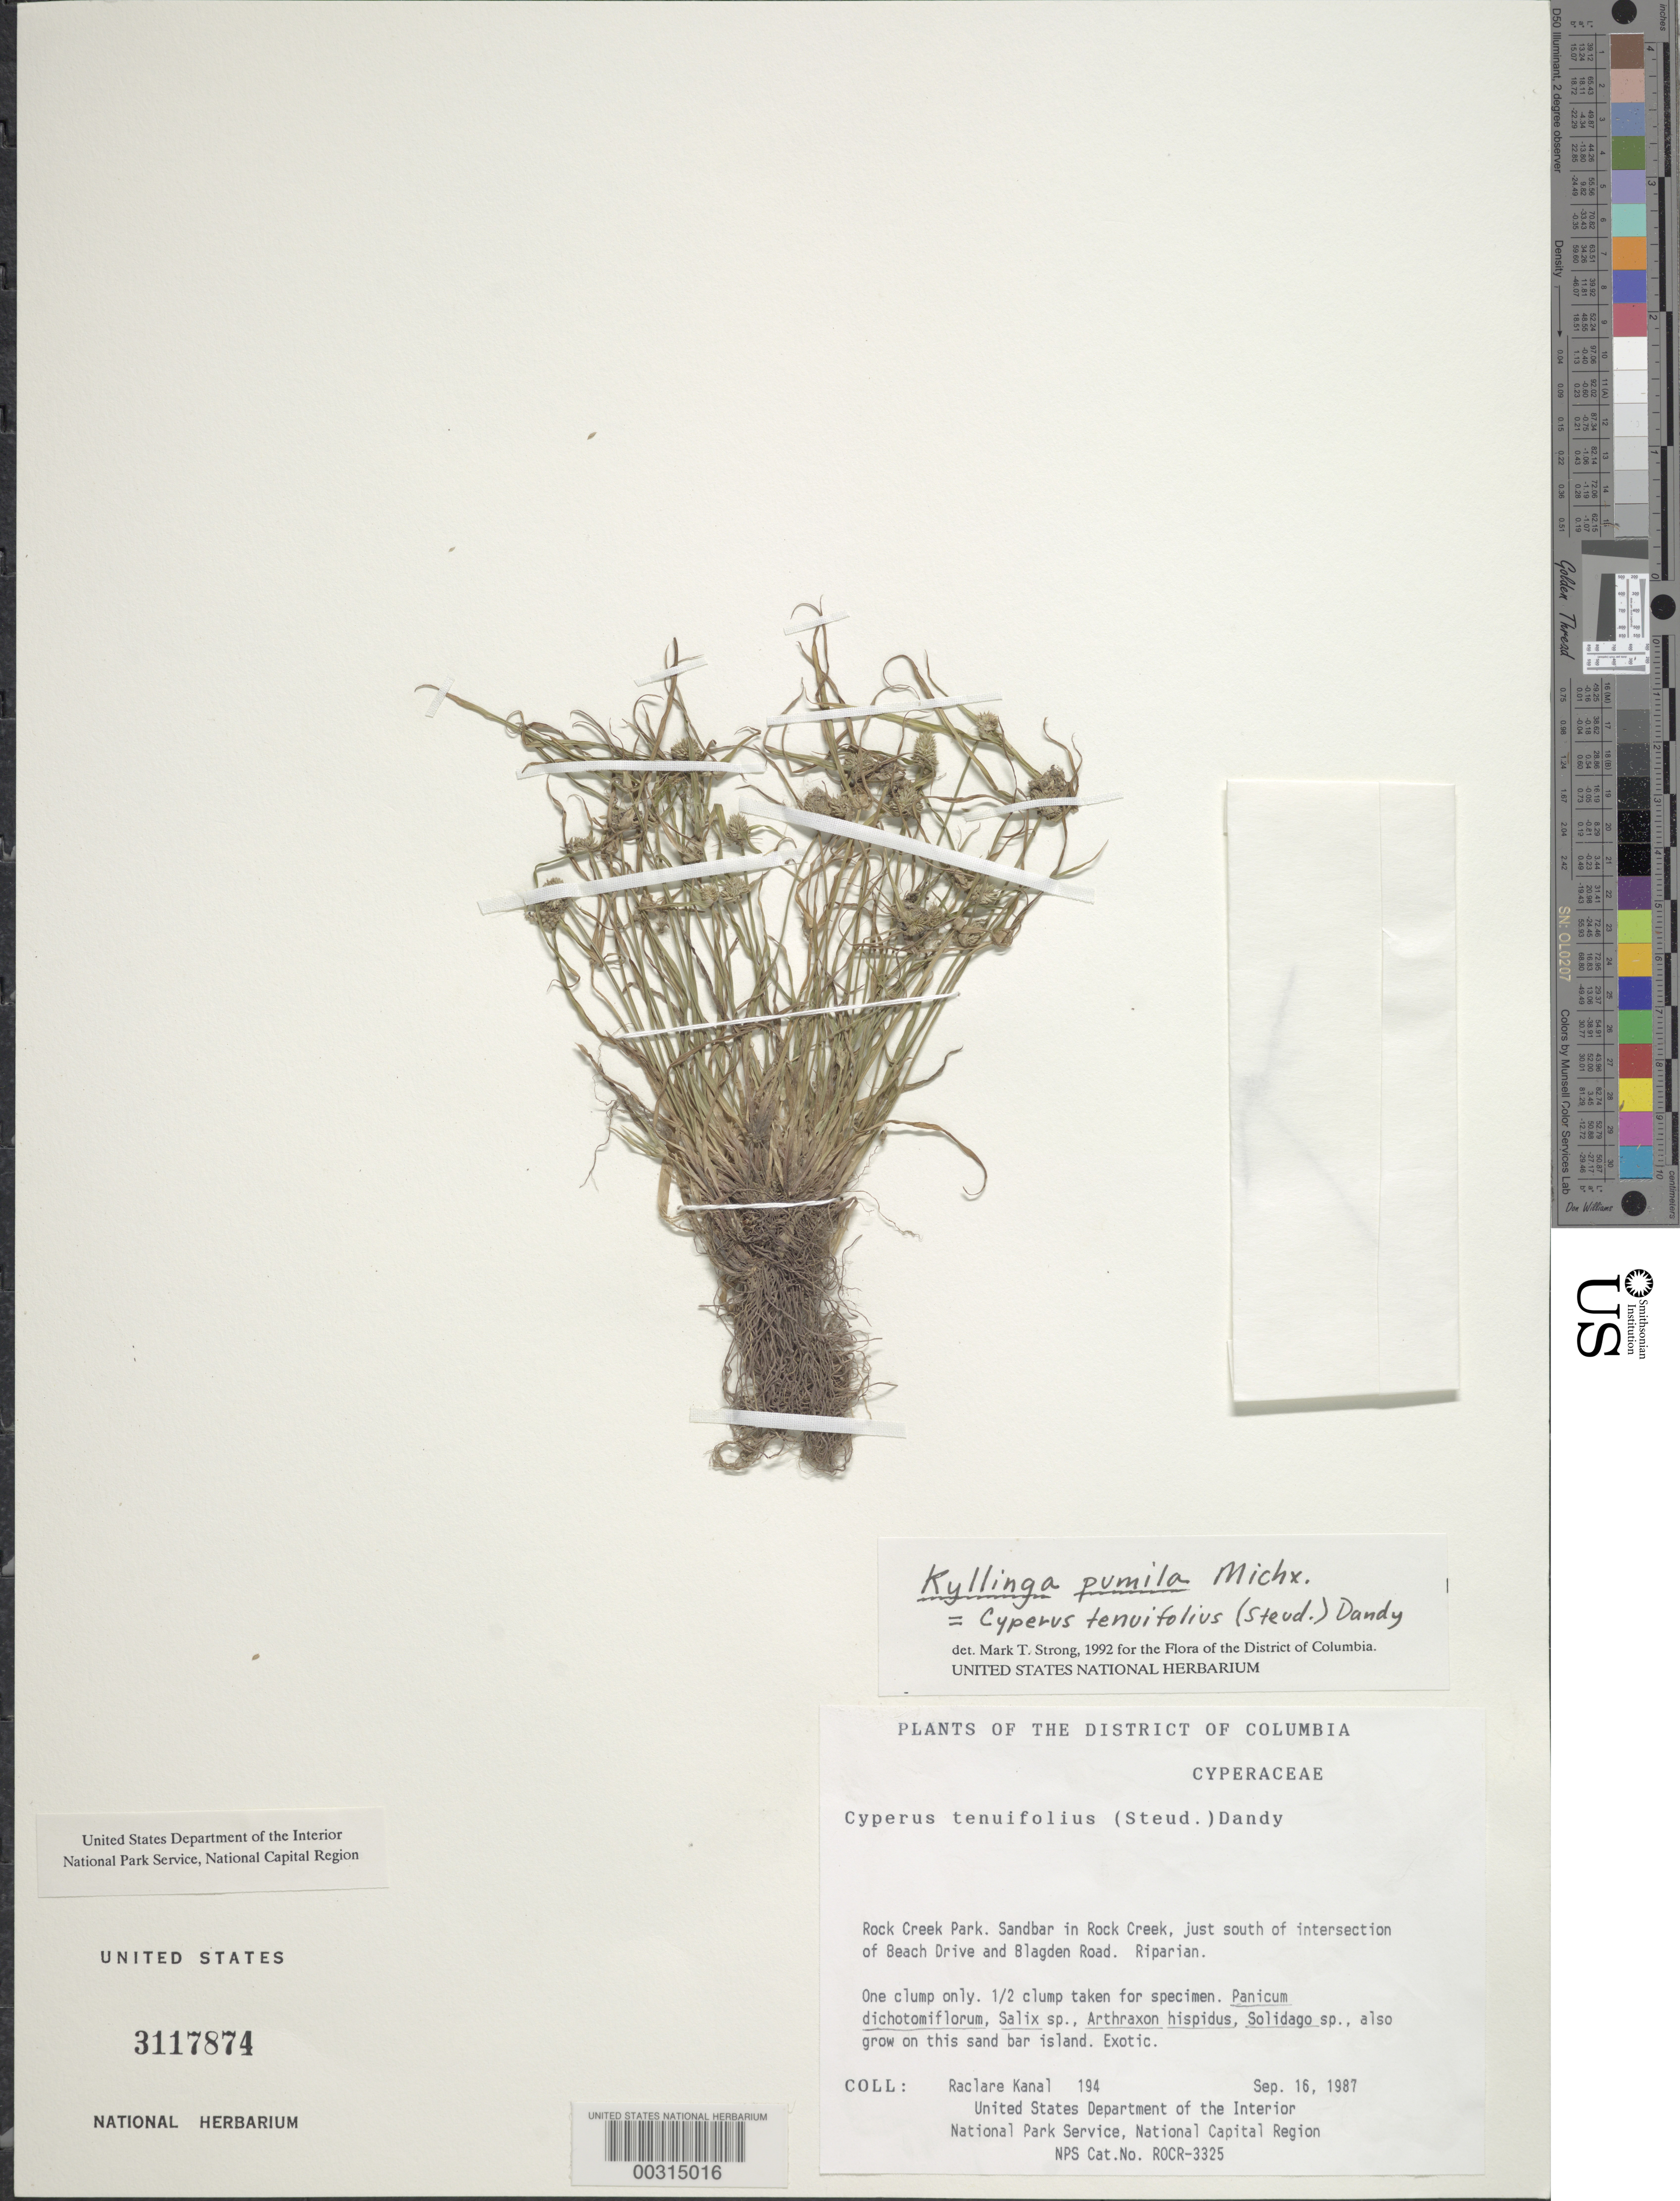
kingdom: Plantae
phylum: Tracheophyta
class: Liliopsida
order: Poales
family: Cyperaceae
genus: Cyperus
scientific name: Cyperus hortensis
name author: (Salzm. ex Steud.) Dorr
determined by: Strong, M. T., (US), Smithsonian Institution - National Museum of Natural History (UNITED STATES)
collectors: R. Kanal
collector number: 194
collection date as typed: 16 Sep 1987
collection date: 1987-09-16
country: United States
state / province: District of Columbia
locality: Rock Creek Park, sandbar in Rock Creek, S of intersection of Beach Drive and Blagden Road Rock Creek Park & vicinity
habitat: Exotic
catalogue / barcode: US 3117874